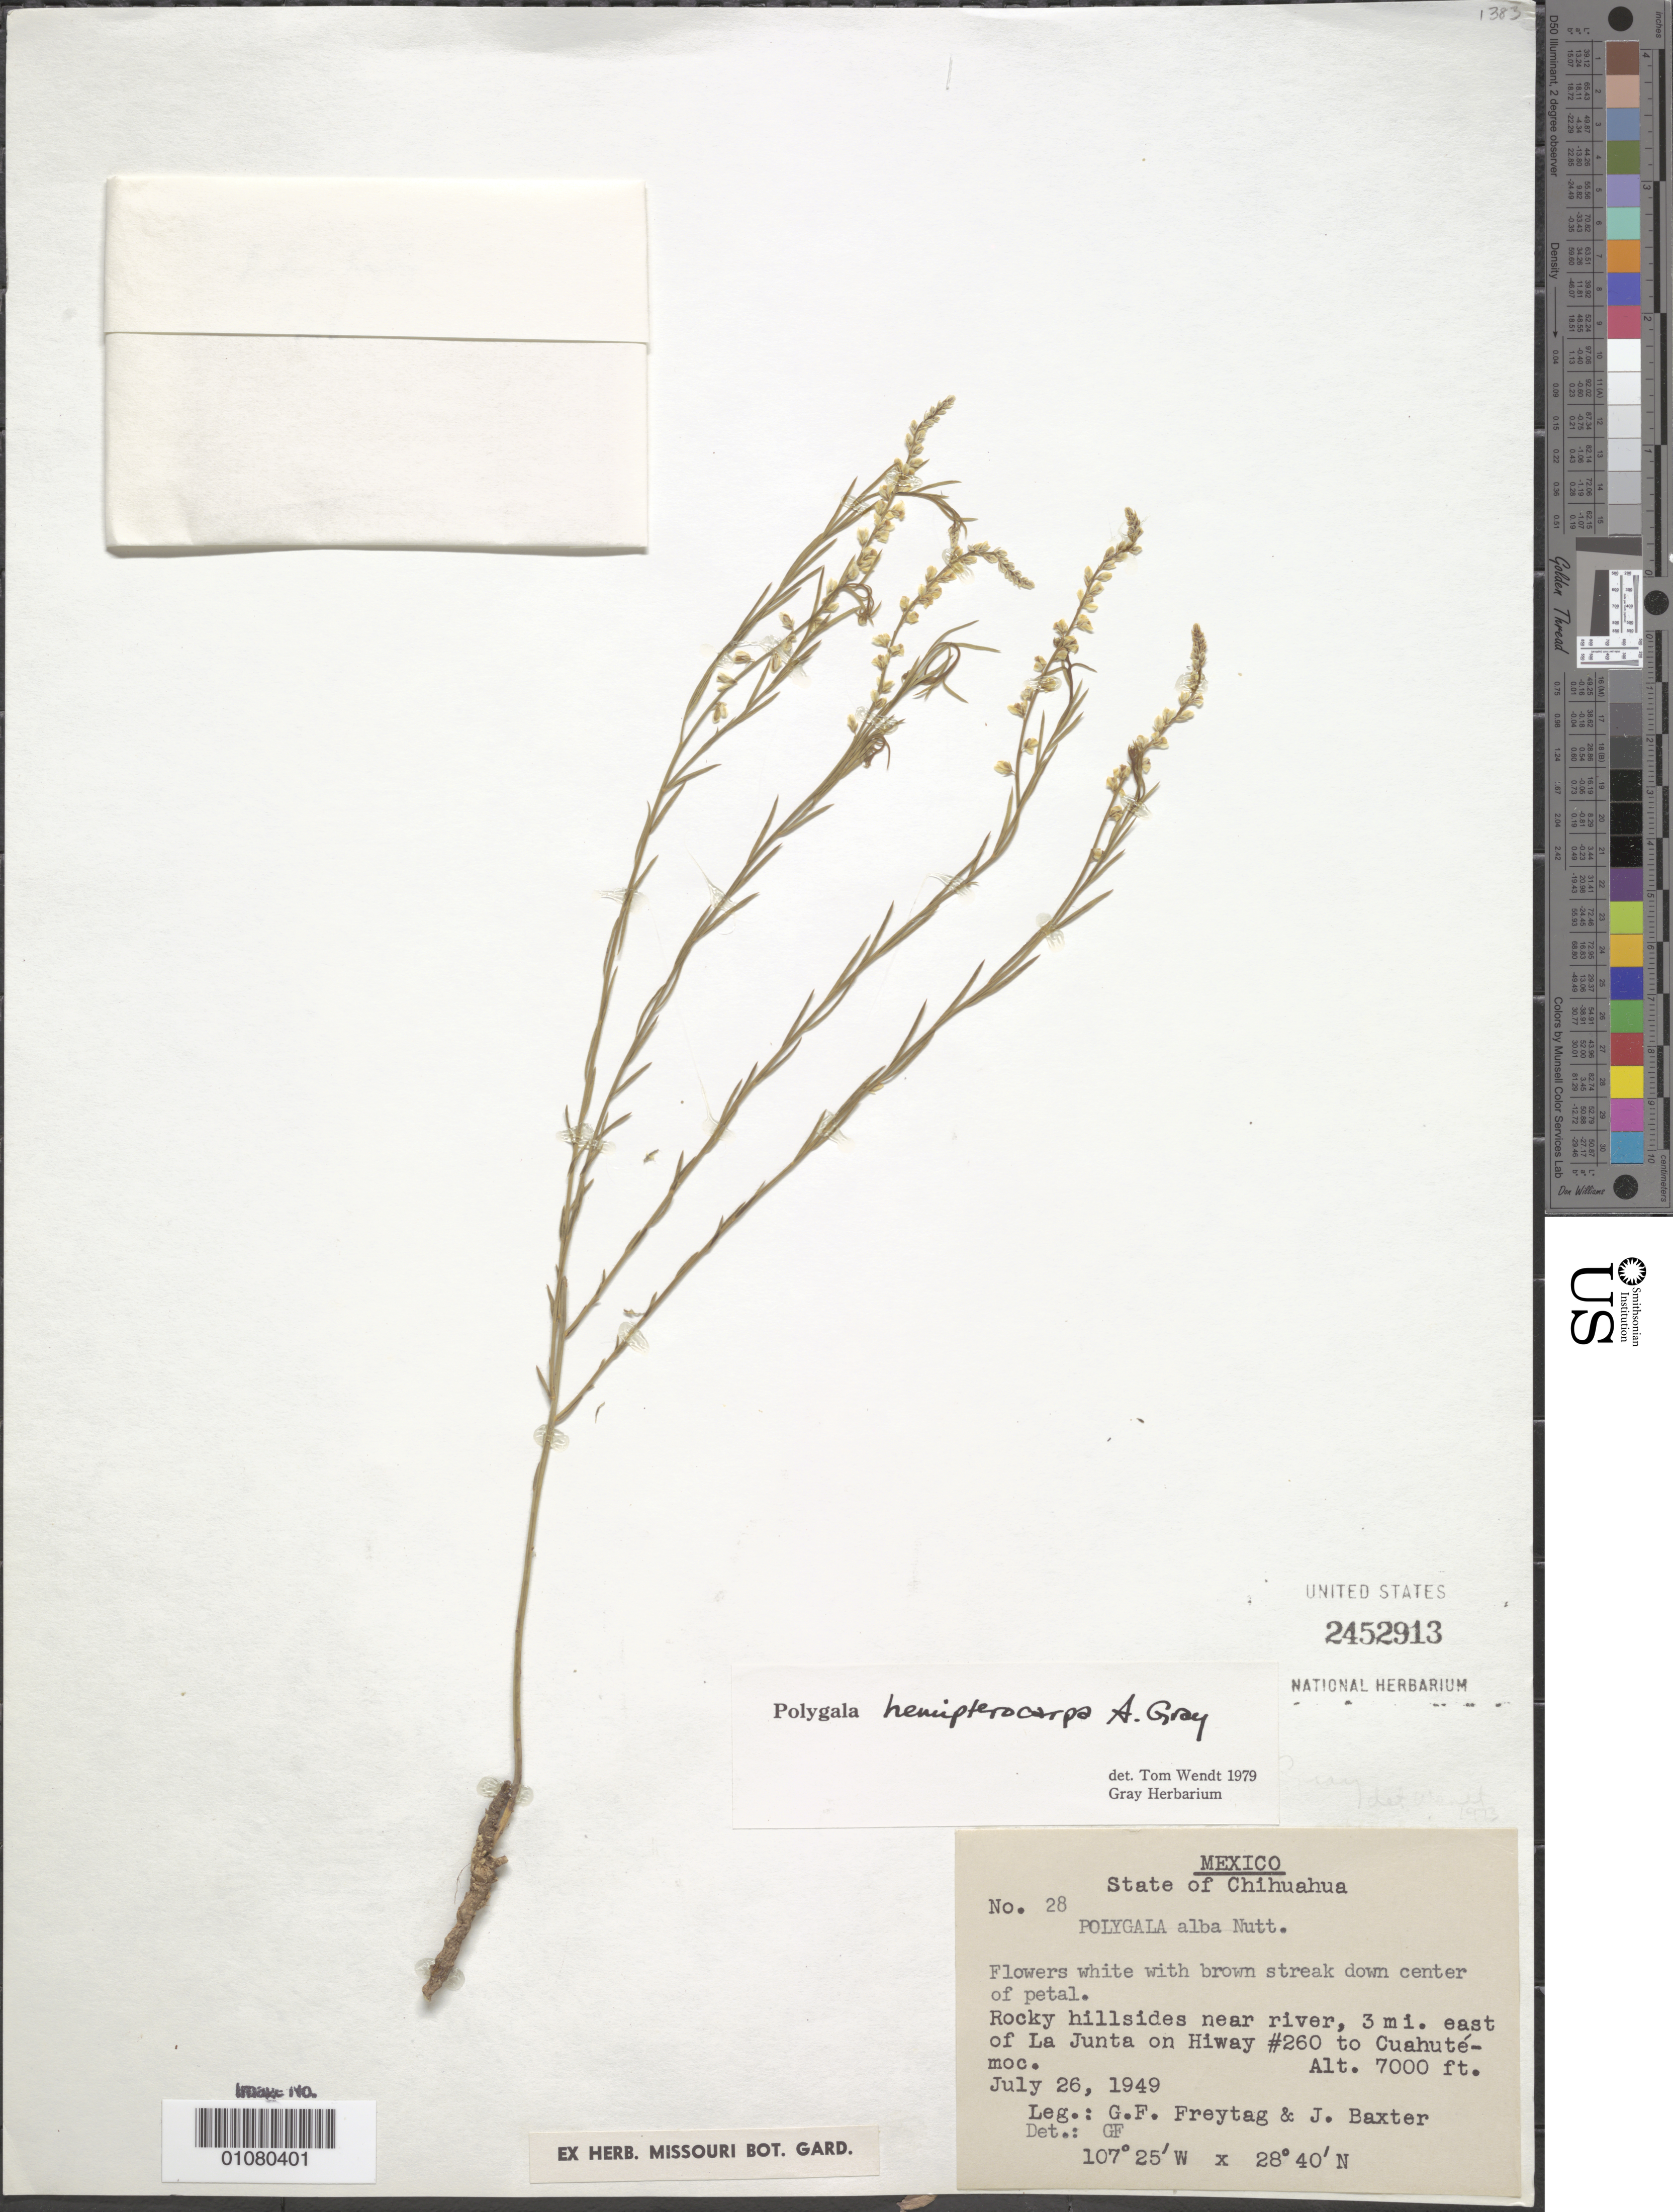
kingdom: Plantae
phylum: Tracheophyta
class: Magnoliopsida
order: Fabales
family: Polygalaceae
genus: Polygala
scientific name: Polygala hemipterocarpa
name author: A. Gray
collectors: G. F. Freytag & J. Baxter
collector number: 28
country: Mexico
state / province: Chihuahua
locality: Rocky hillsides near river, E of La Junta on Hwy #260 to Cyuahutemoc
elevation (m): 2134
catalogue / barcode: US 2452913